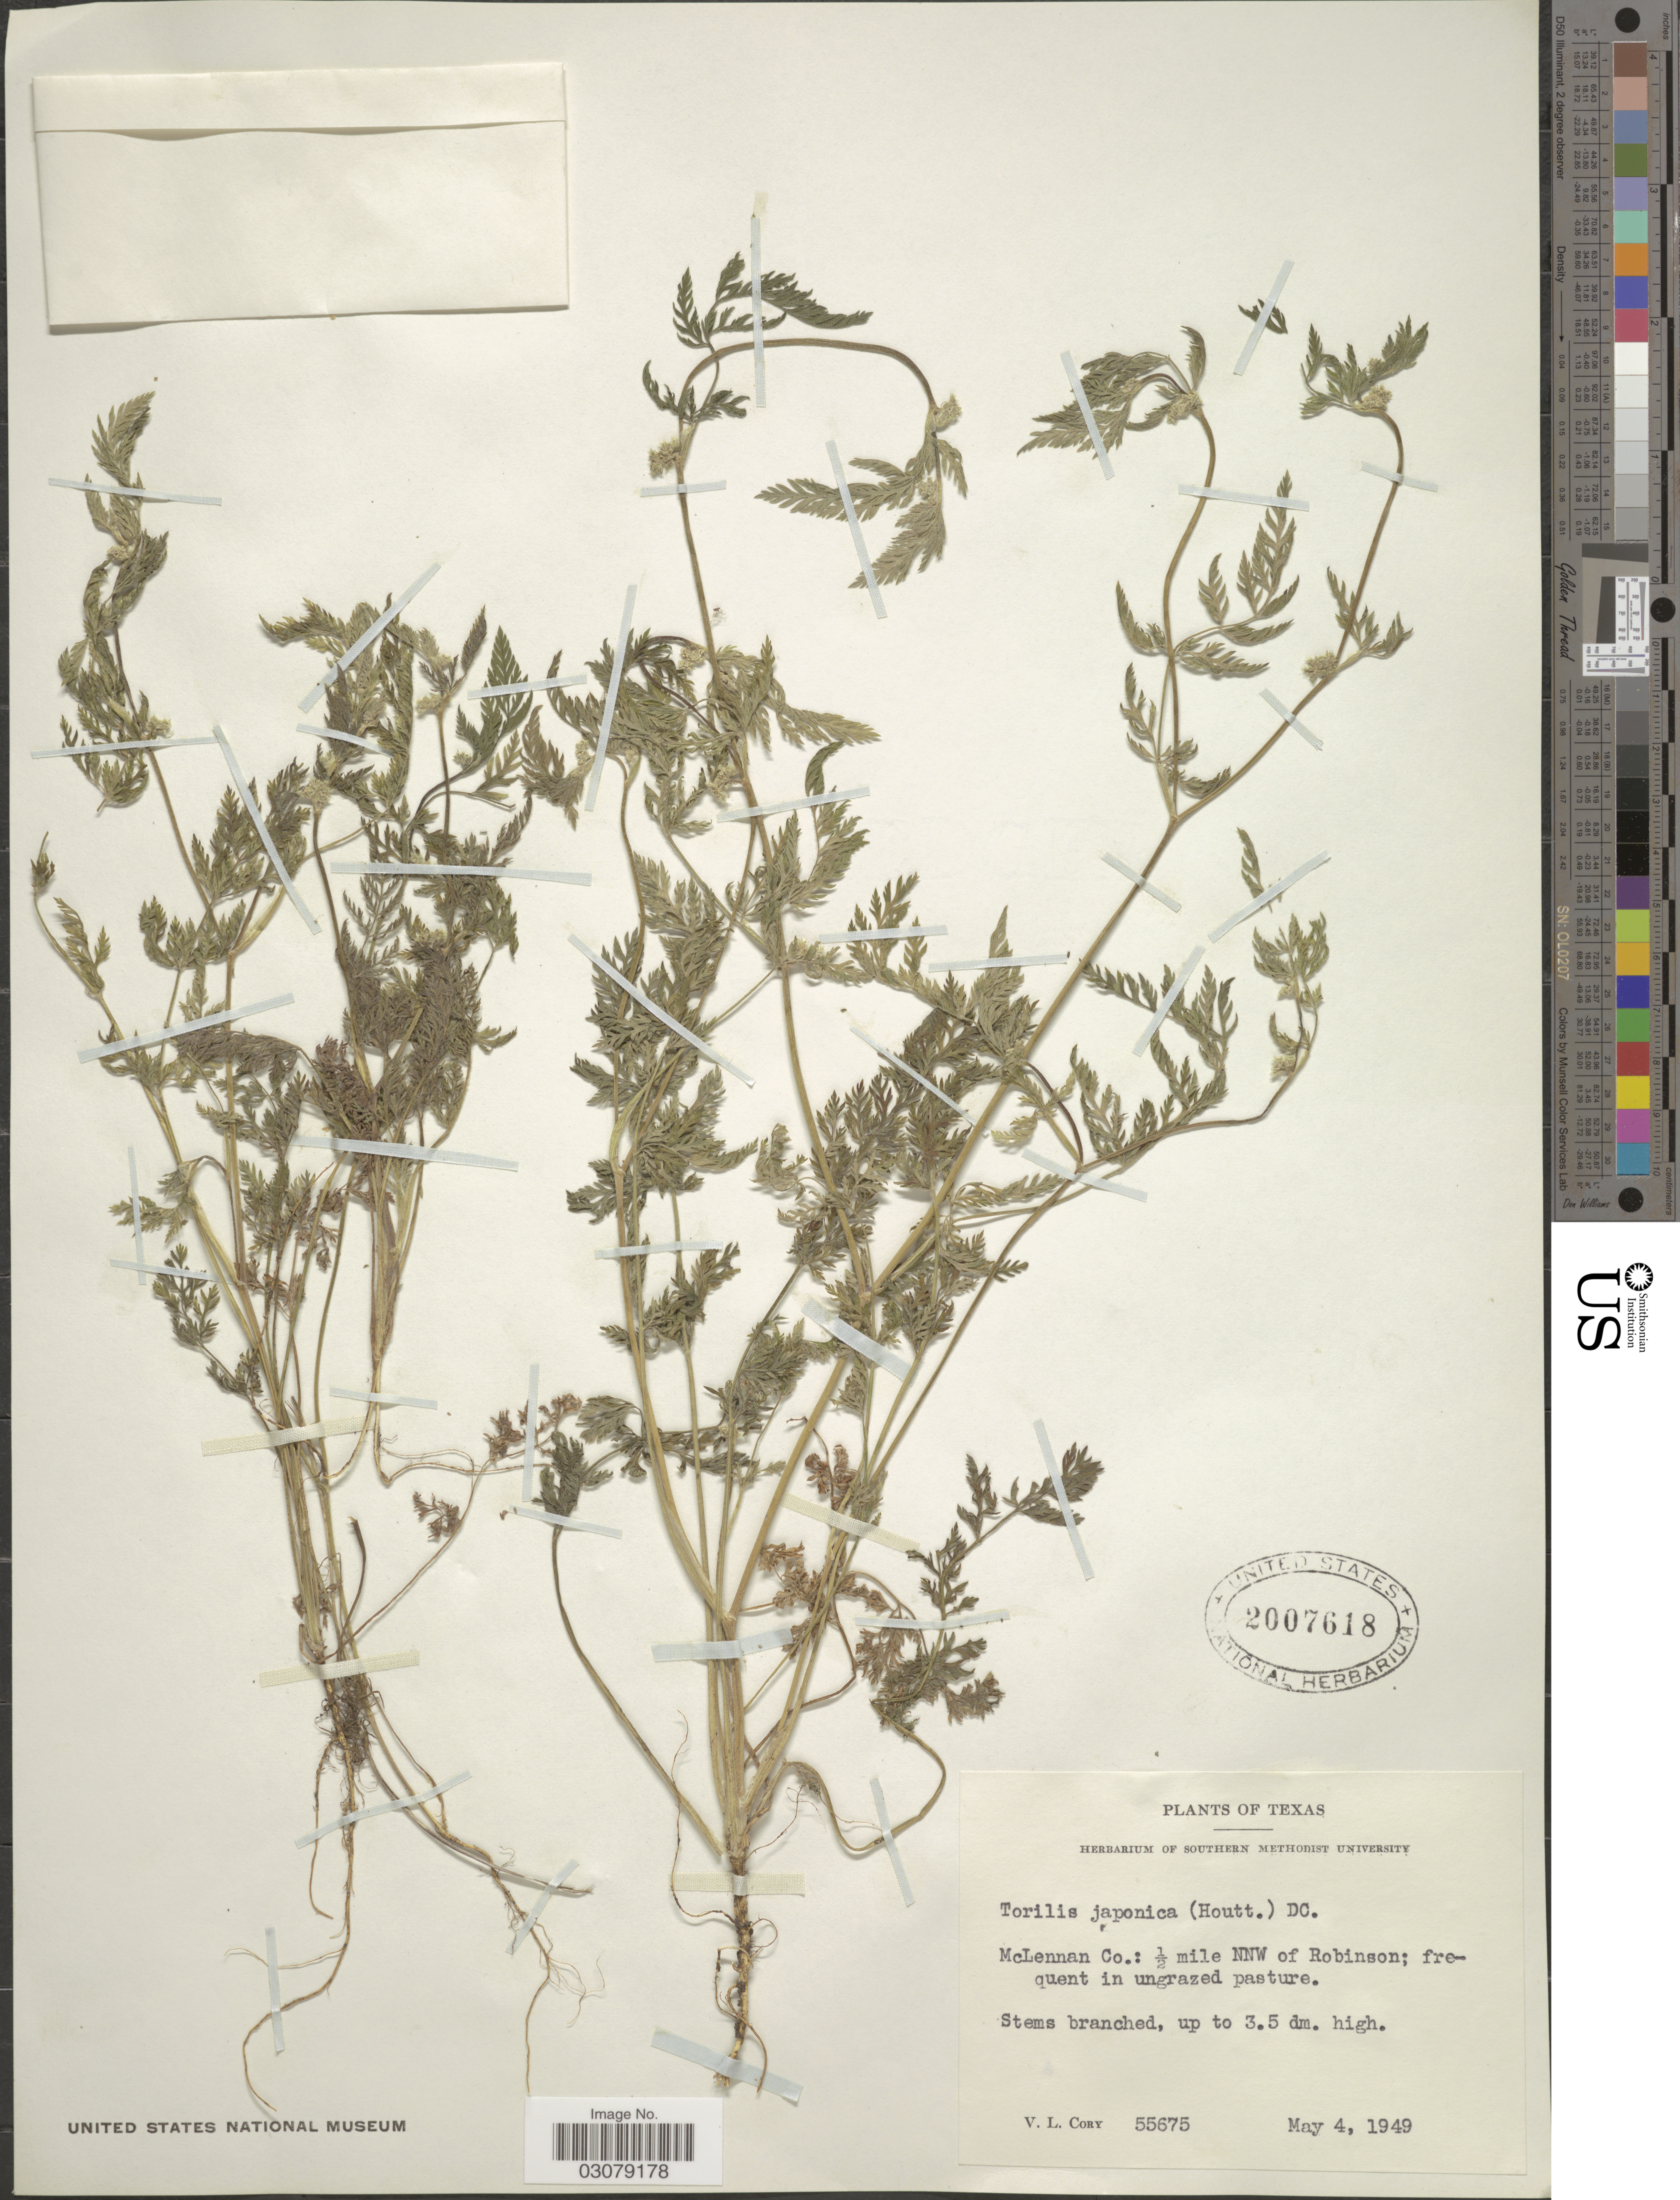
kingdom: Plantae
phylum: Tracheophyta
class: Magnoliopsida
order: Apiales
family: Apiaceae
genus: Torilis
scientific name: Torilis japonica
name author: (Houtt.) DC.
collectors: V. Cory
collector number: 55675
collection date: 1949-05-04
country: United States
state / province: Texas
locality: McLellan Co.: ½ mile NNW of Robinson.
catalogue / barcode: US 2007618